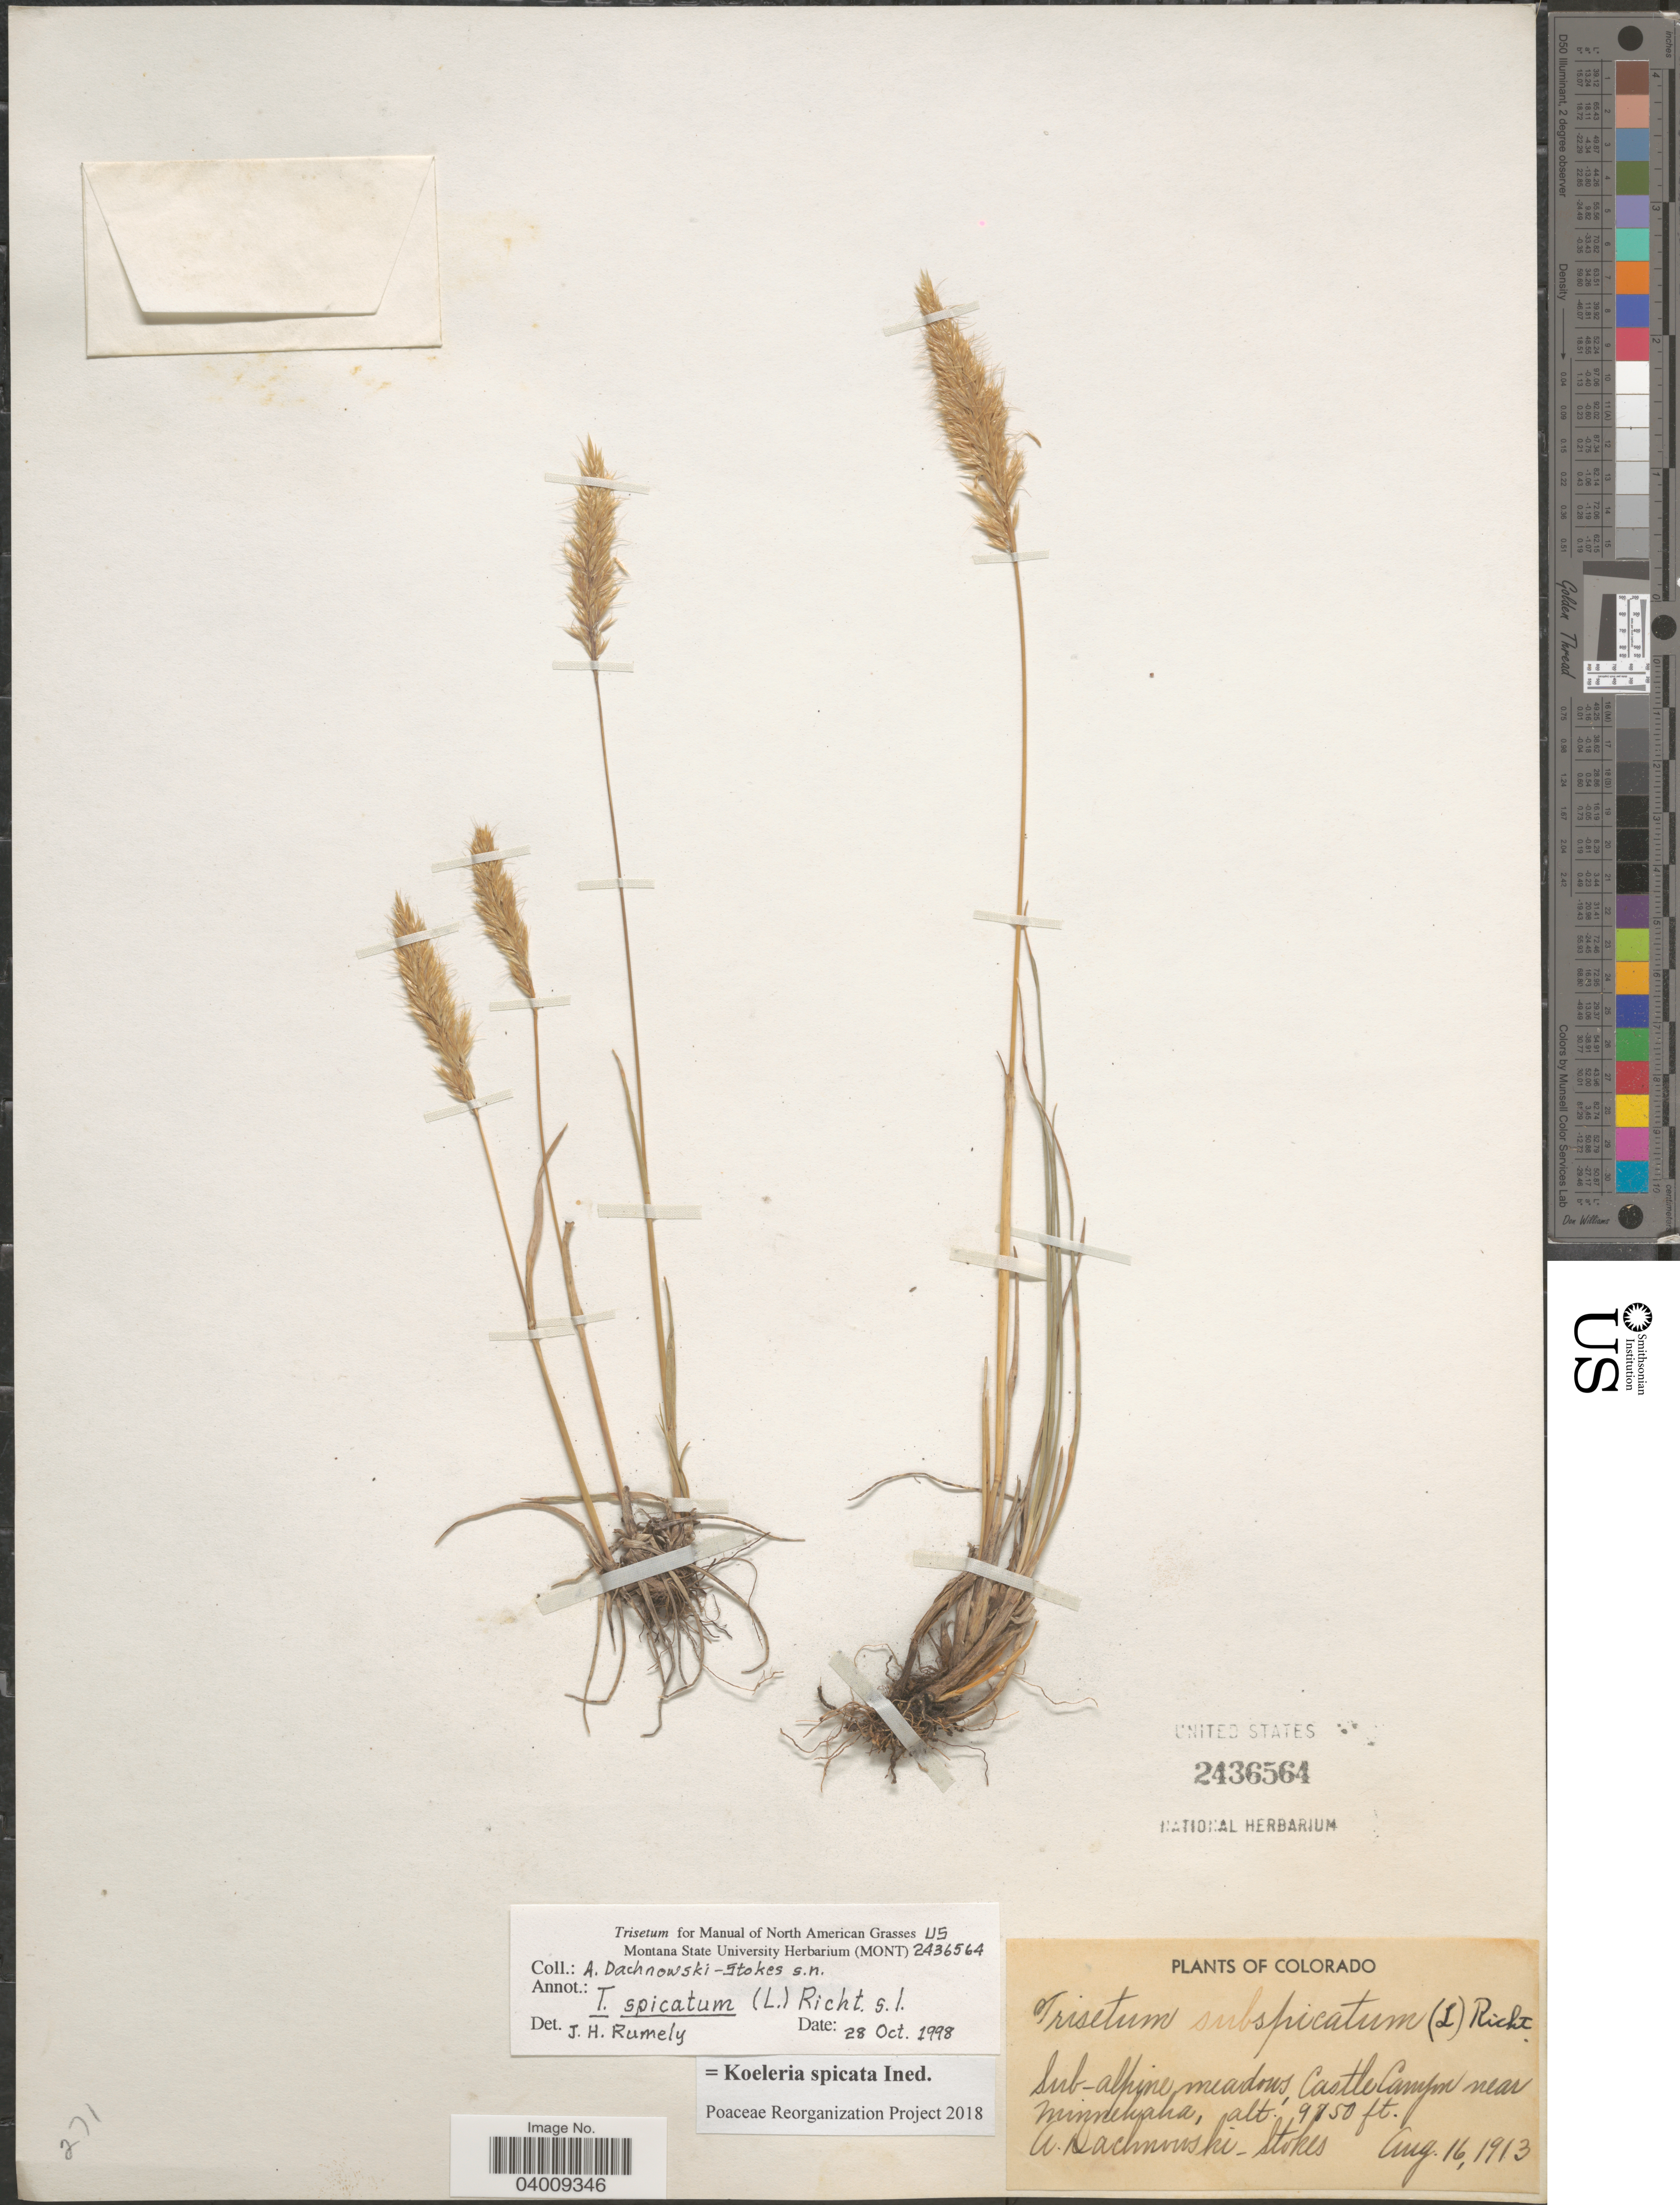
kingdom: Plantae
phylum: Tracheophyta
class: Liliopsida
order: Poales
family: Poaceae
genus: Koeleria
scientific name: Koeleria spicata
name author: (L.) Barberá et al.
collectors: A. P. Dachnowski-Stokes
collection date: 1913-08-16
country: United States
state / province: Colorado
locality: Castle Canyon near Minnehaha.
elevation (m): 2972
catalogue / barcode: US 2436564